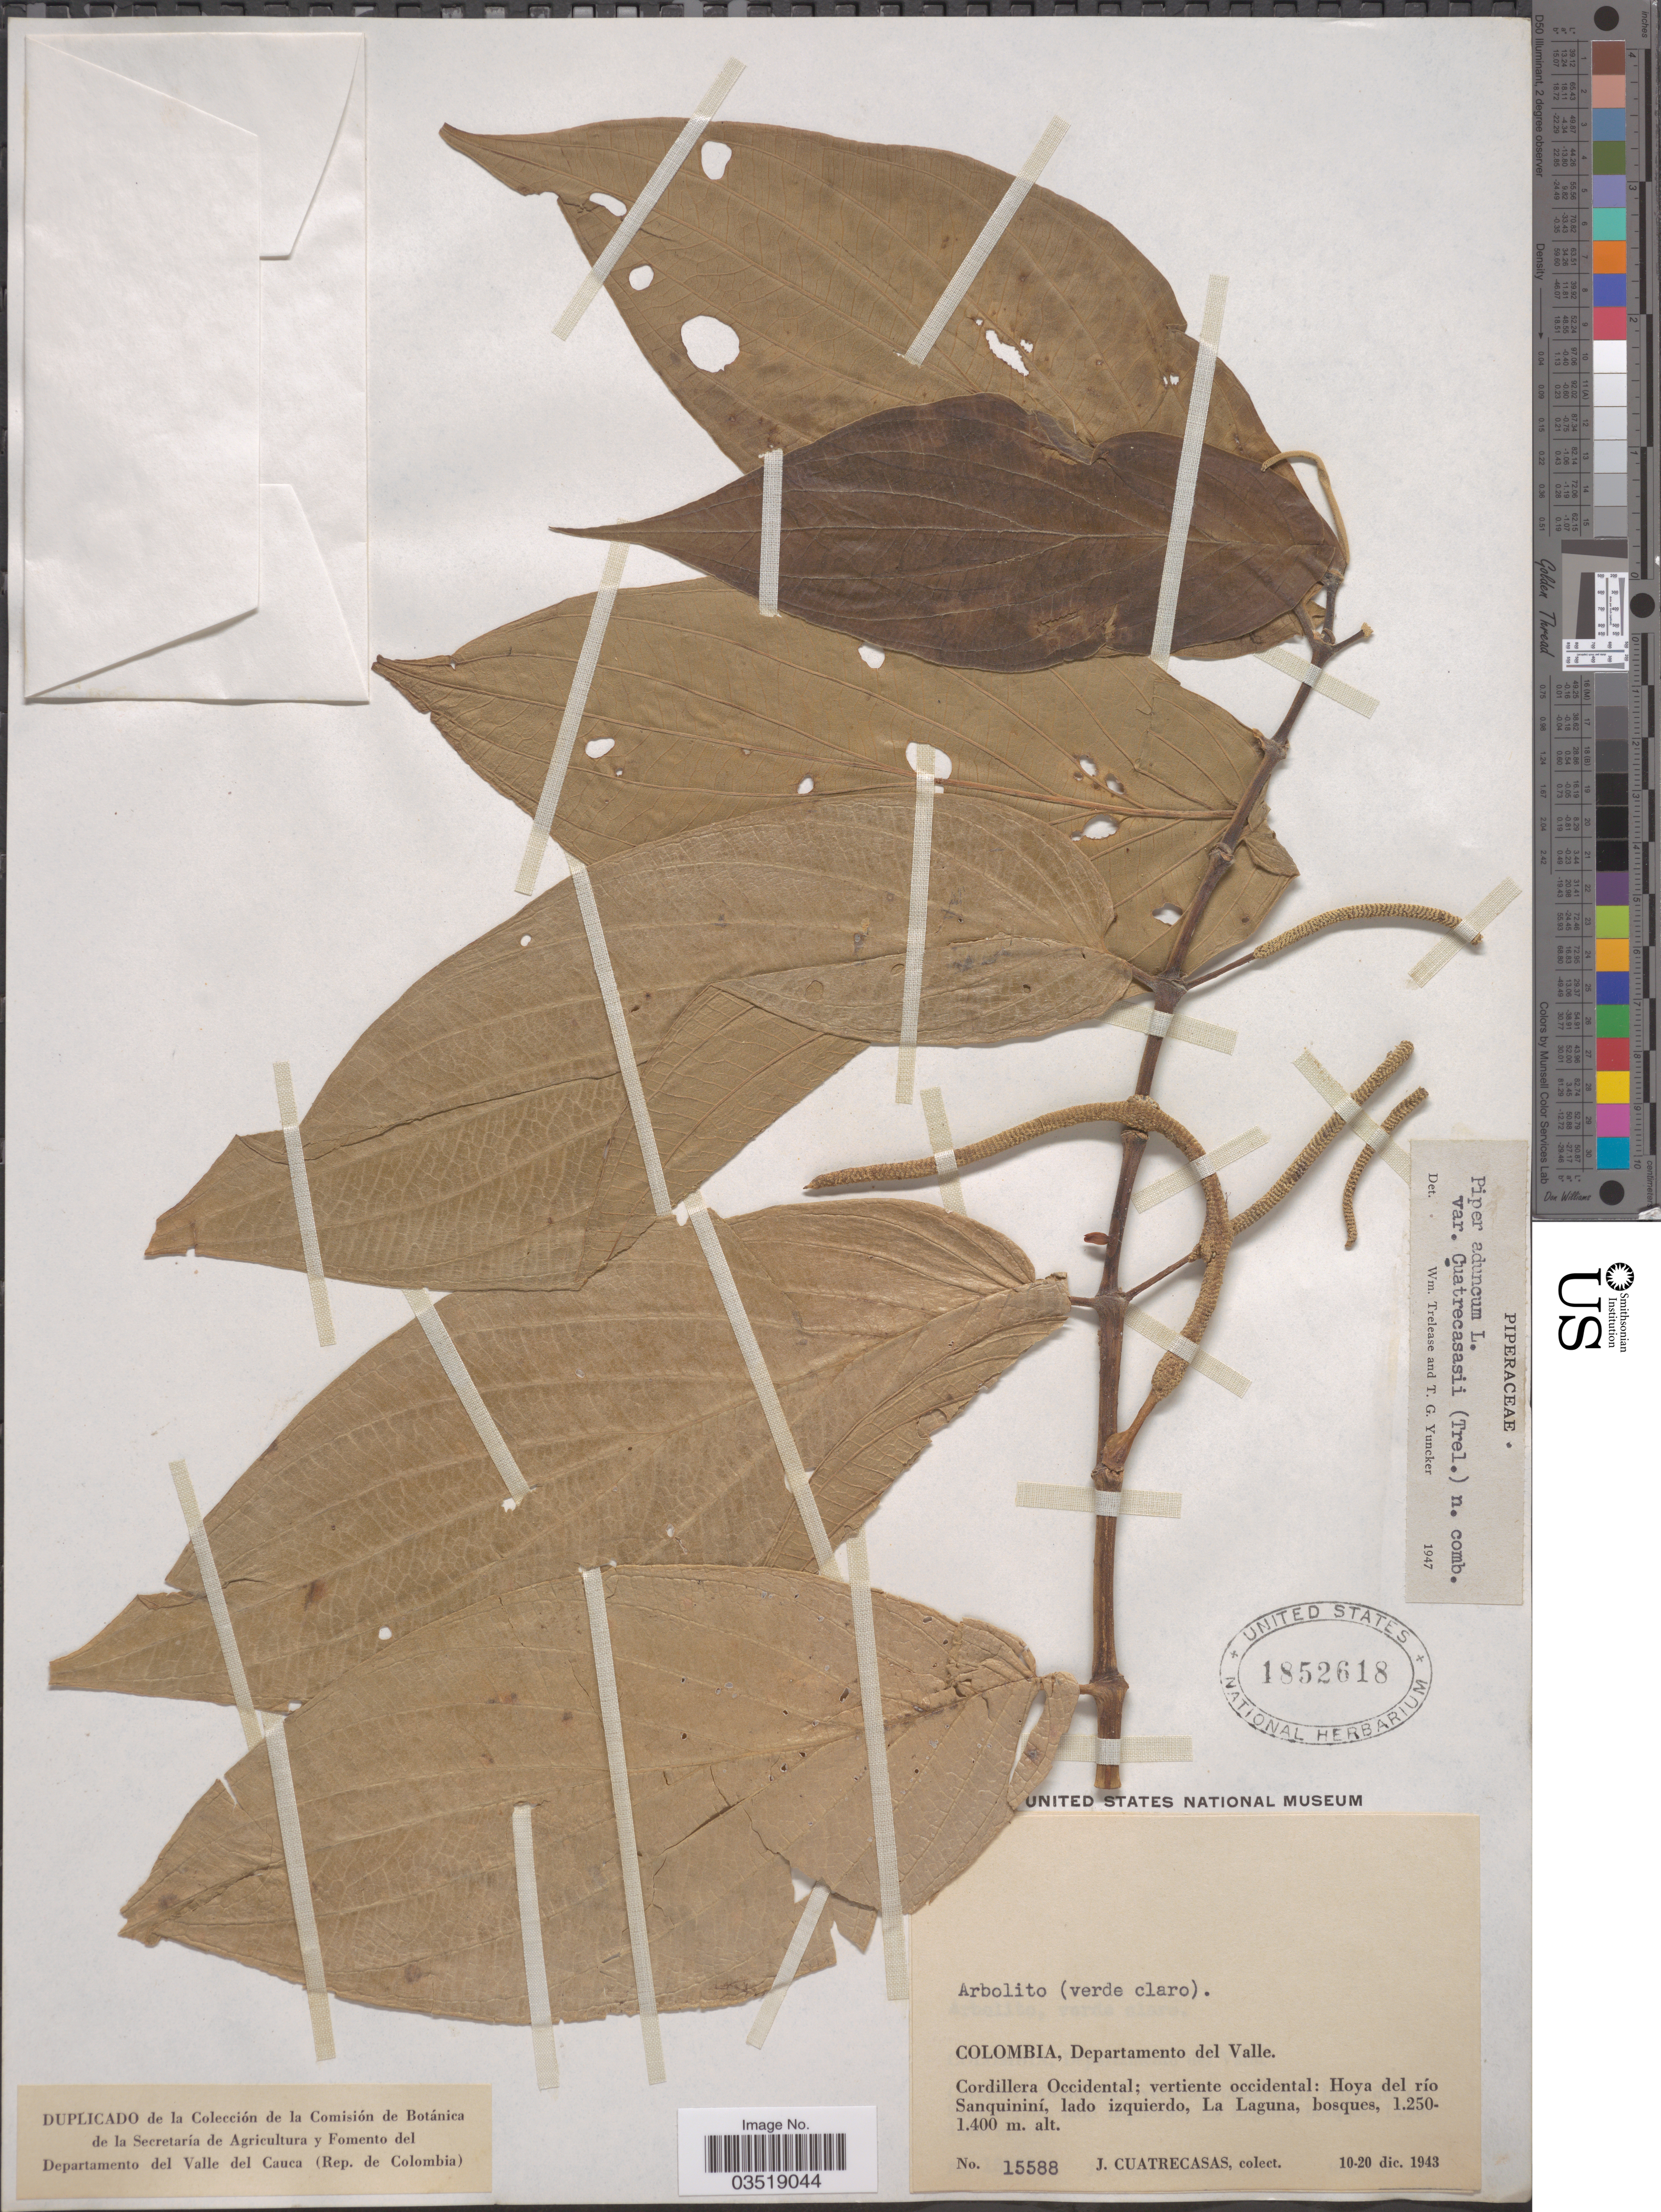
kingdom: Plantae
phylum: Tracheophyta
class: Magnoliopsida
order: Piperales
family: Piperaceae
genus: Piper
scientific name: Piper aduncum var. cordulatum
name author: L.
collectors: J. Cuatrecasas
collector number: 15588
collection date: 1943-12-10/1943-12-20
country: Colombia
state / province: Valle del Cauca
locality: Departamento del Valle. Cordillera Occidental; vertiente occidental: Hoya del río Sanquininí, lado izquierdo, La Laguna.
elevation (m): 1250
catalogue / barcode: US 1852618